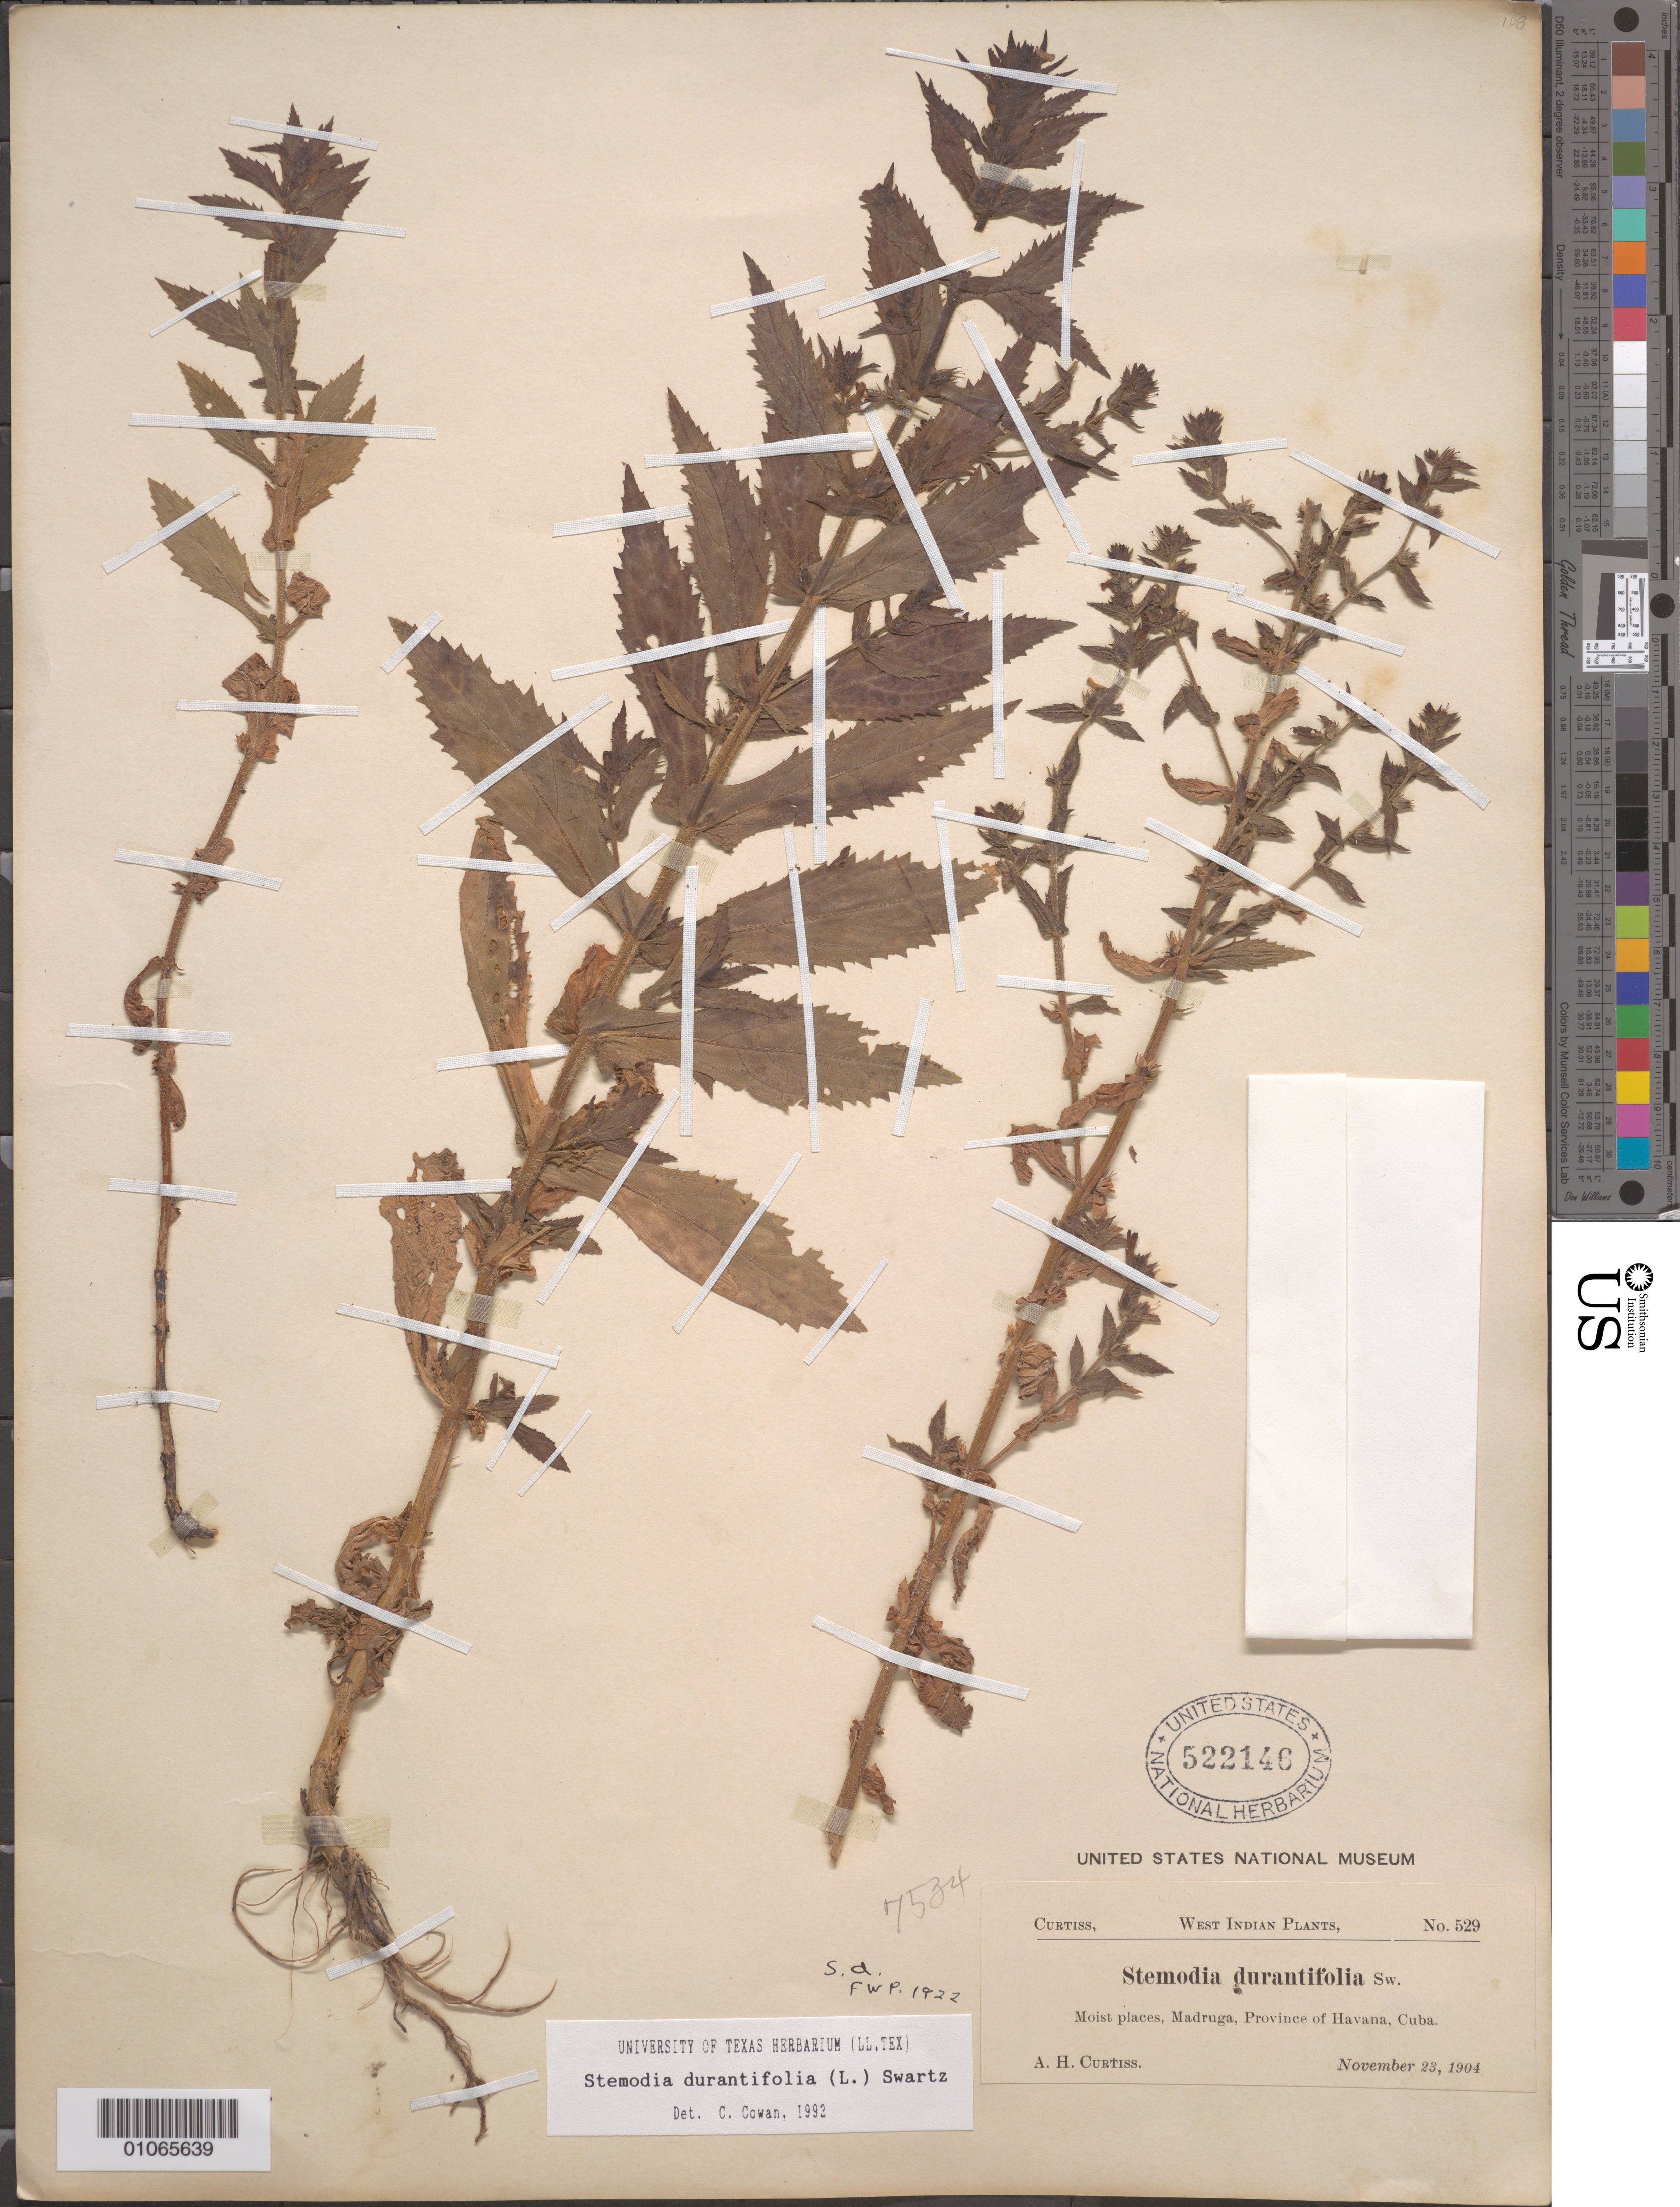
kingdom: Plantae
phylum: Tracheophyta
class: Magnoliopsida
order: Lamiales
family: Plantaginaceae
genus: Stemodia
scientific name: Stemodia durantifolia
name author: (L.) Sw.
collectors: A. H. Curtiss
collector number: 529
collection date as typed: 23 Nov 1904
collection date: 1904-11-23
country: Cuba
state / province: La Habana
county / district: Madruga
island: Cuba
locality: Moist places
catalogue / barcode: US 522146